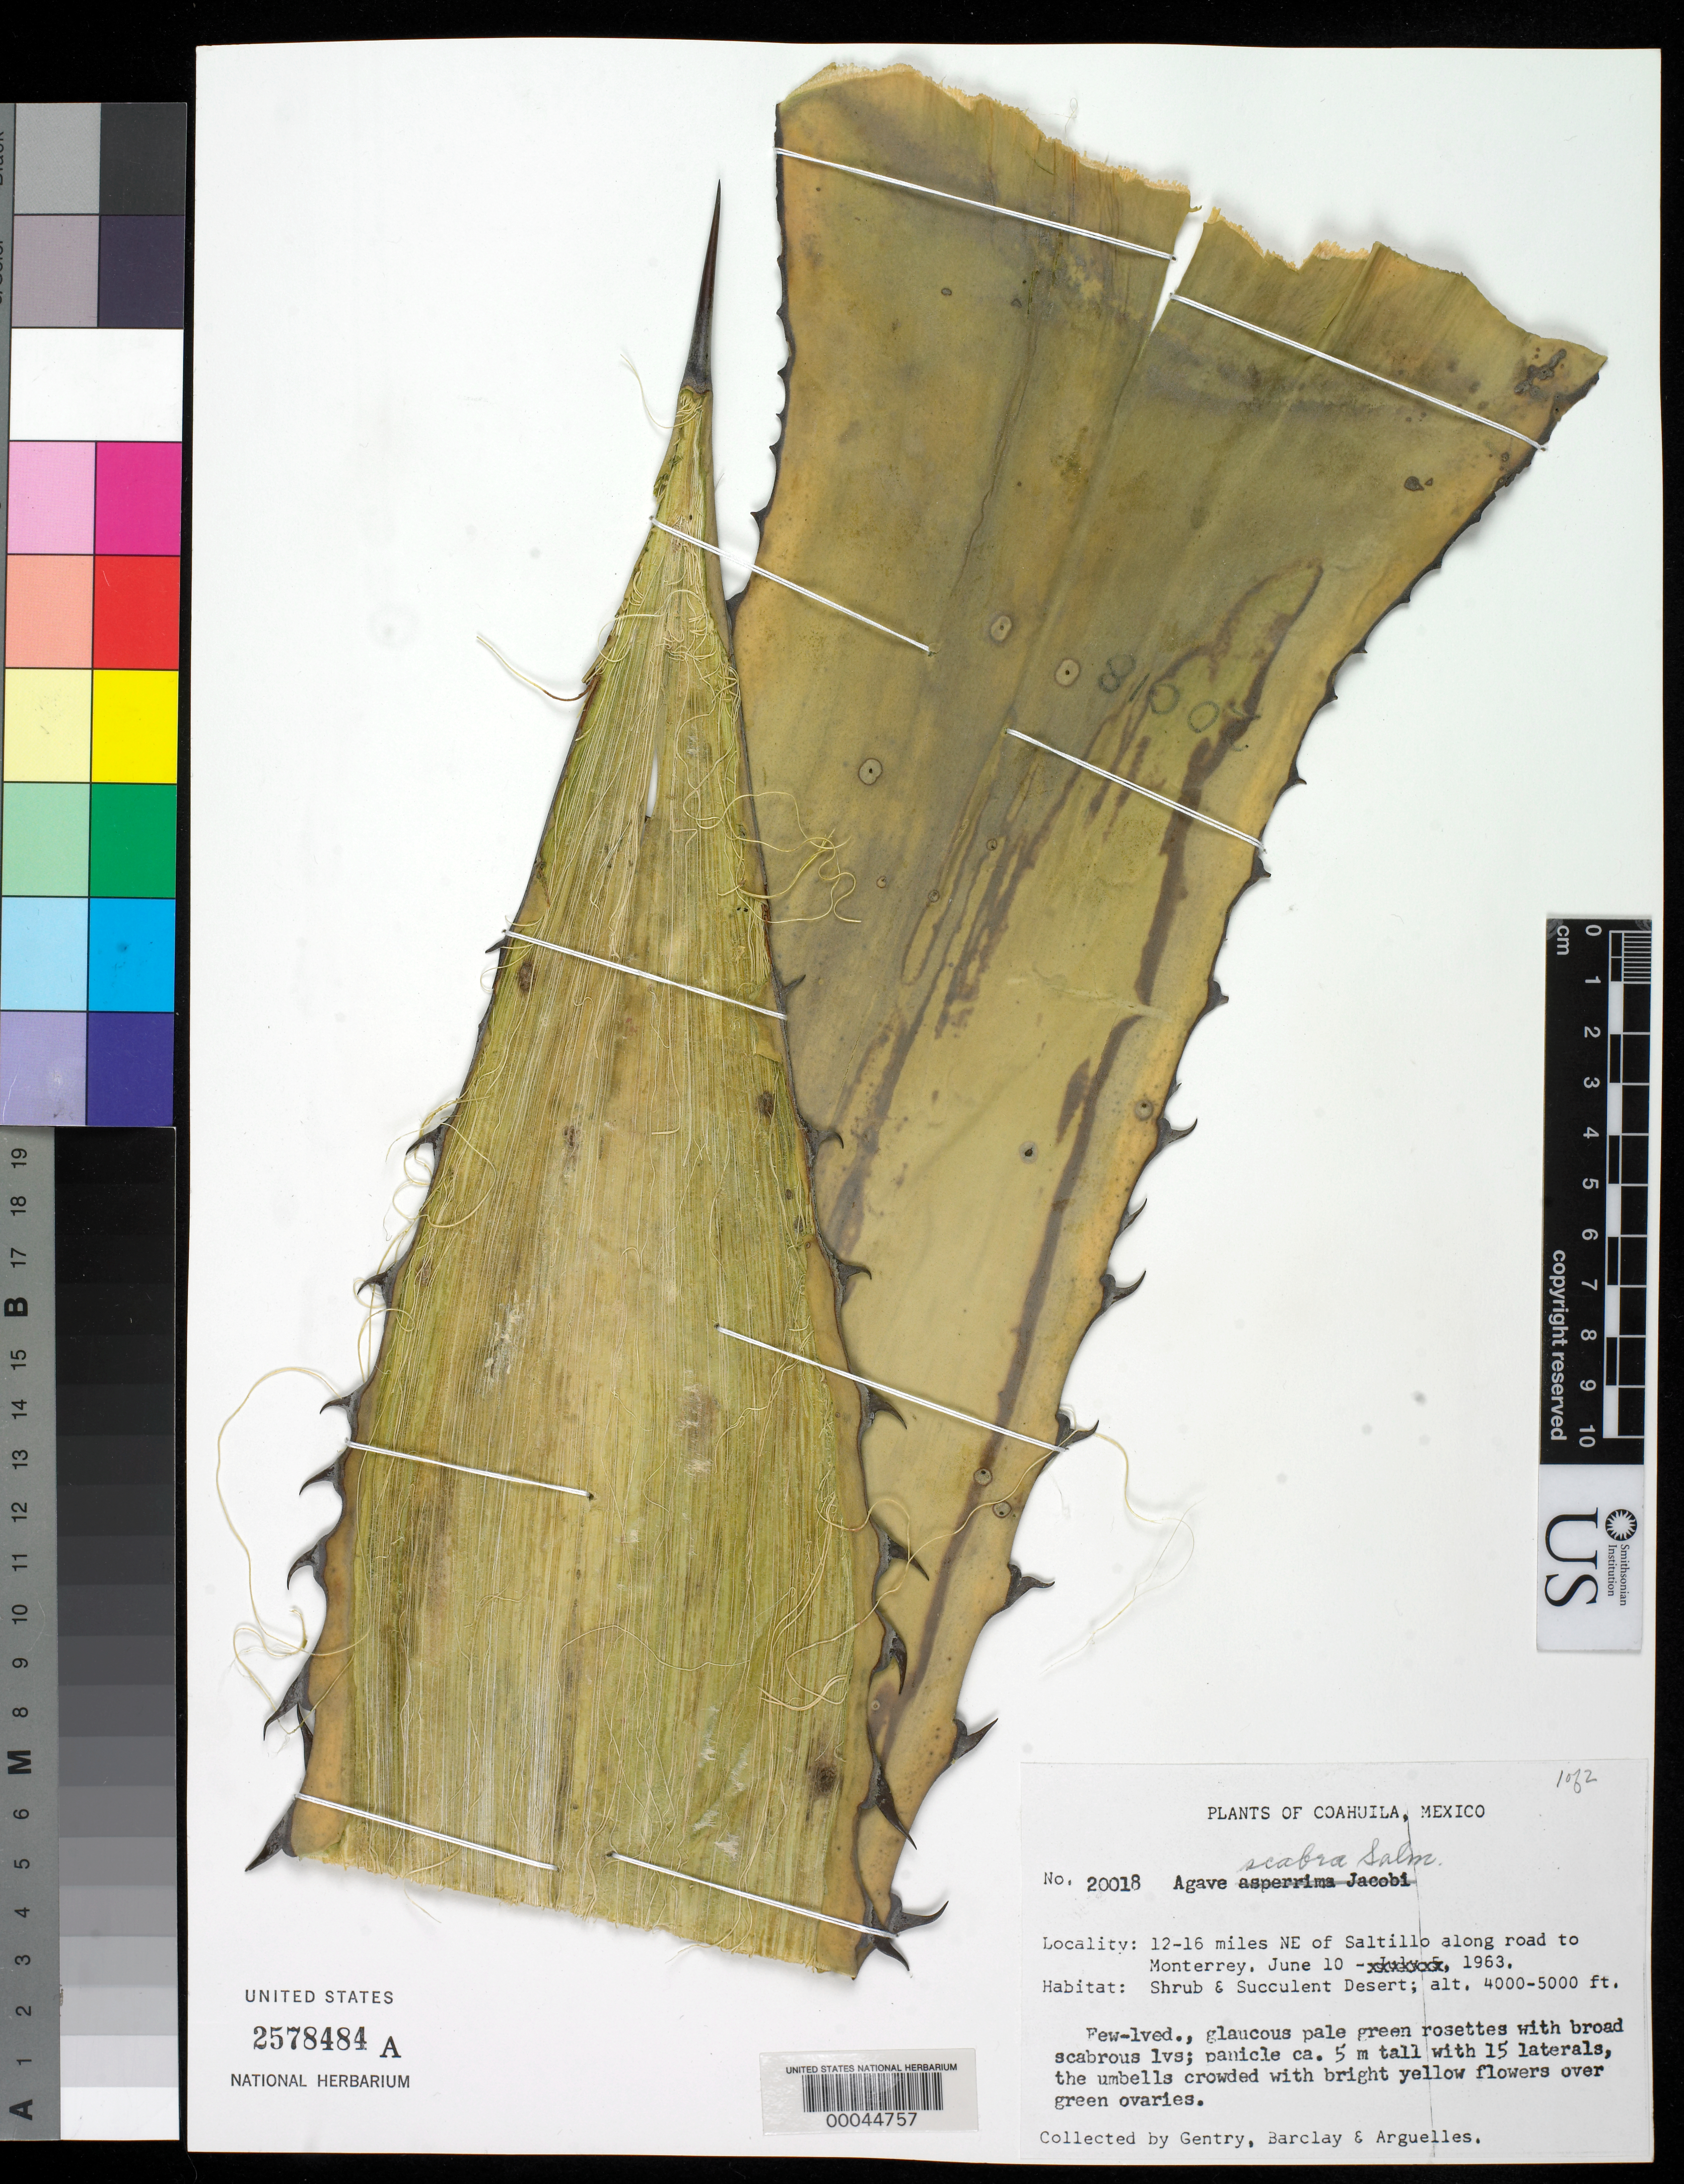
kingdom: Plantae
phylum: Tracheophyta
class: Liliopsida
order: Asparagales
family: Asparagaceae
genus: Agave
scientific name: Agave scabra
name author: Salm-Dyck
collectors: H. S. Gentry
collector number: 20018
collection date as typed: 10 Jun 1963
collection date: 1963-06-10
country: Mexico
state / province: Coahuila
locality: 12-16 mi NE of Saltillo along road to Monterrey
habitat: Shrub & succulent desert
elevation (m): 1219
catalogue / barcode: US 2578484A